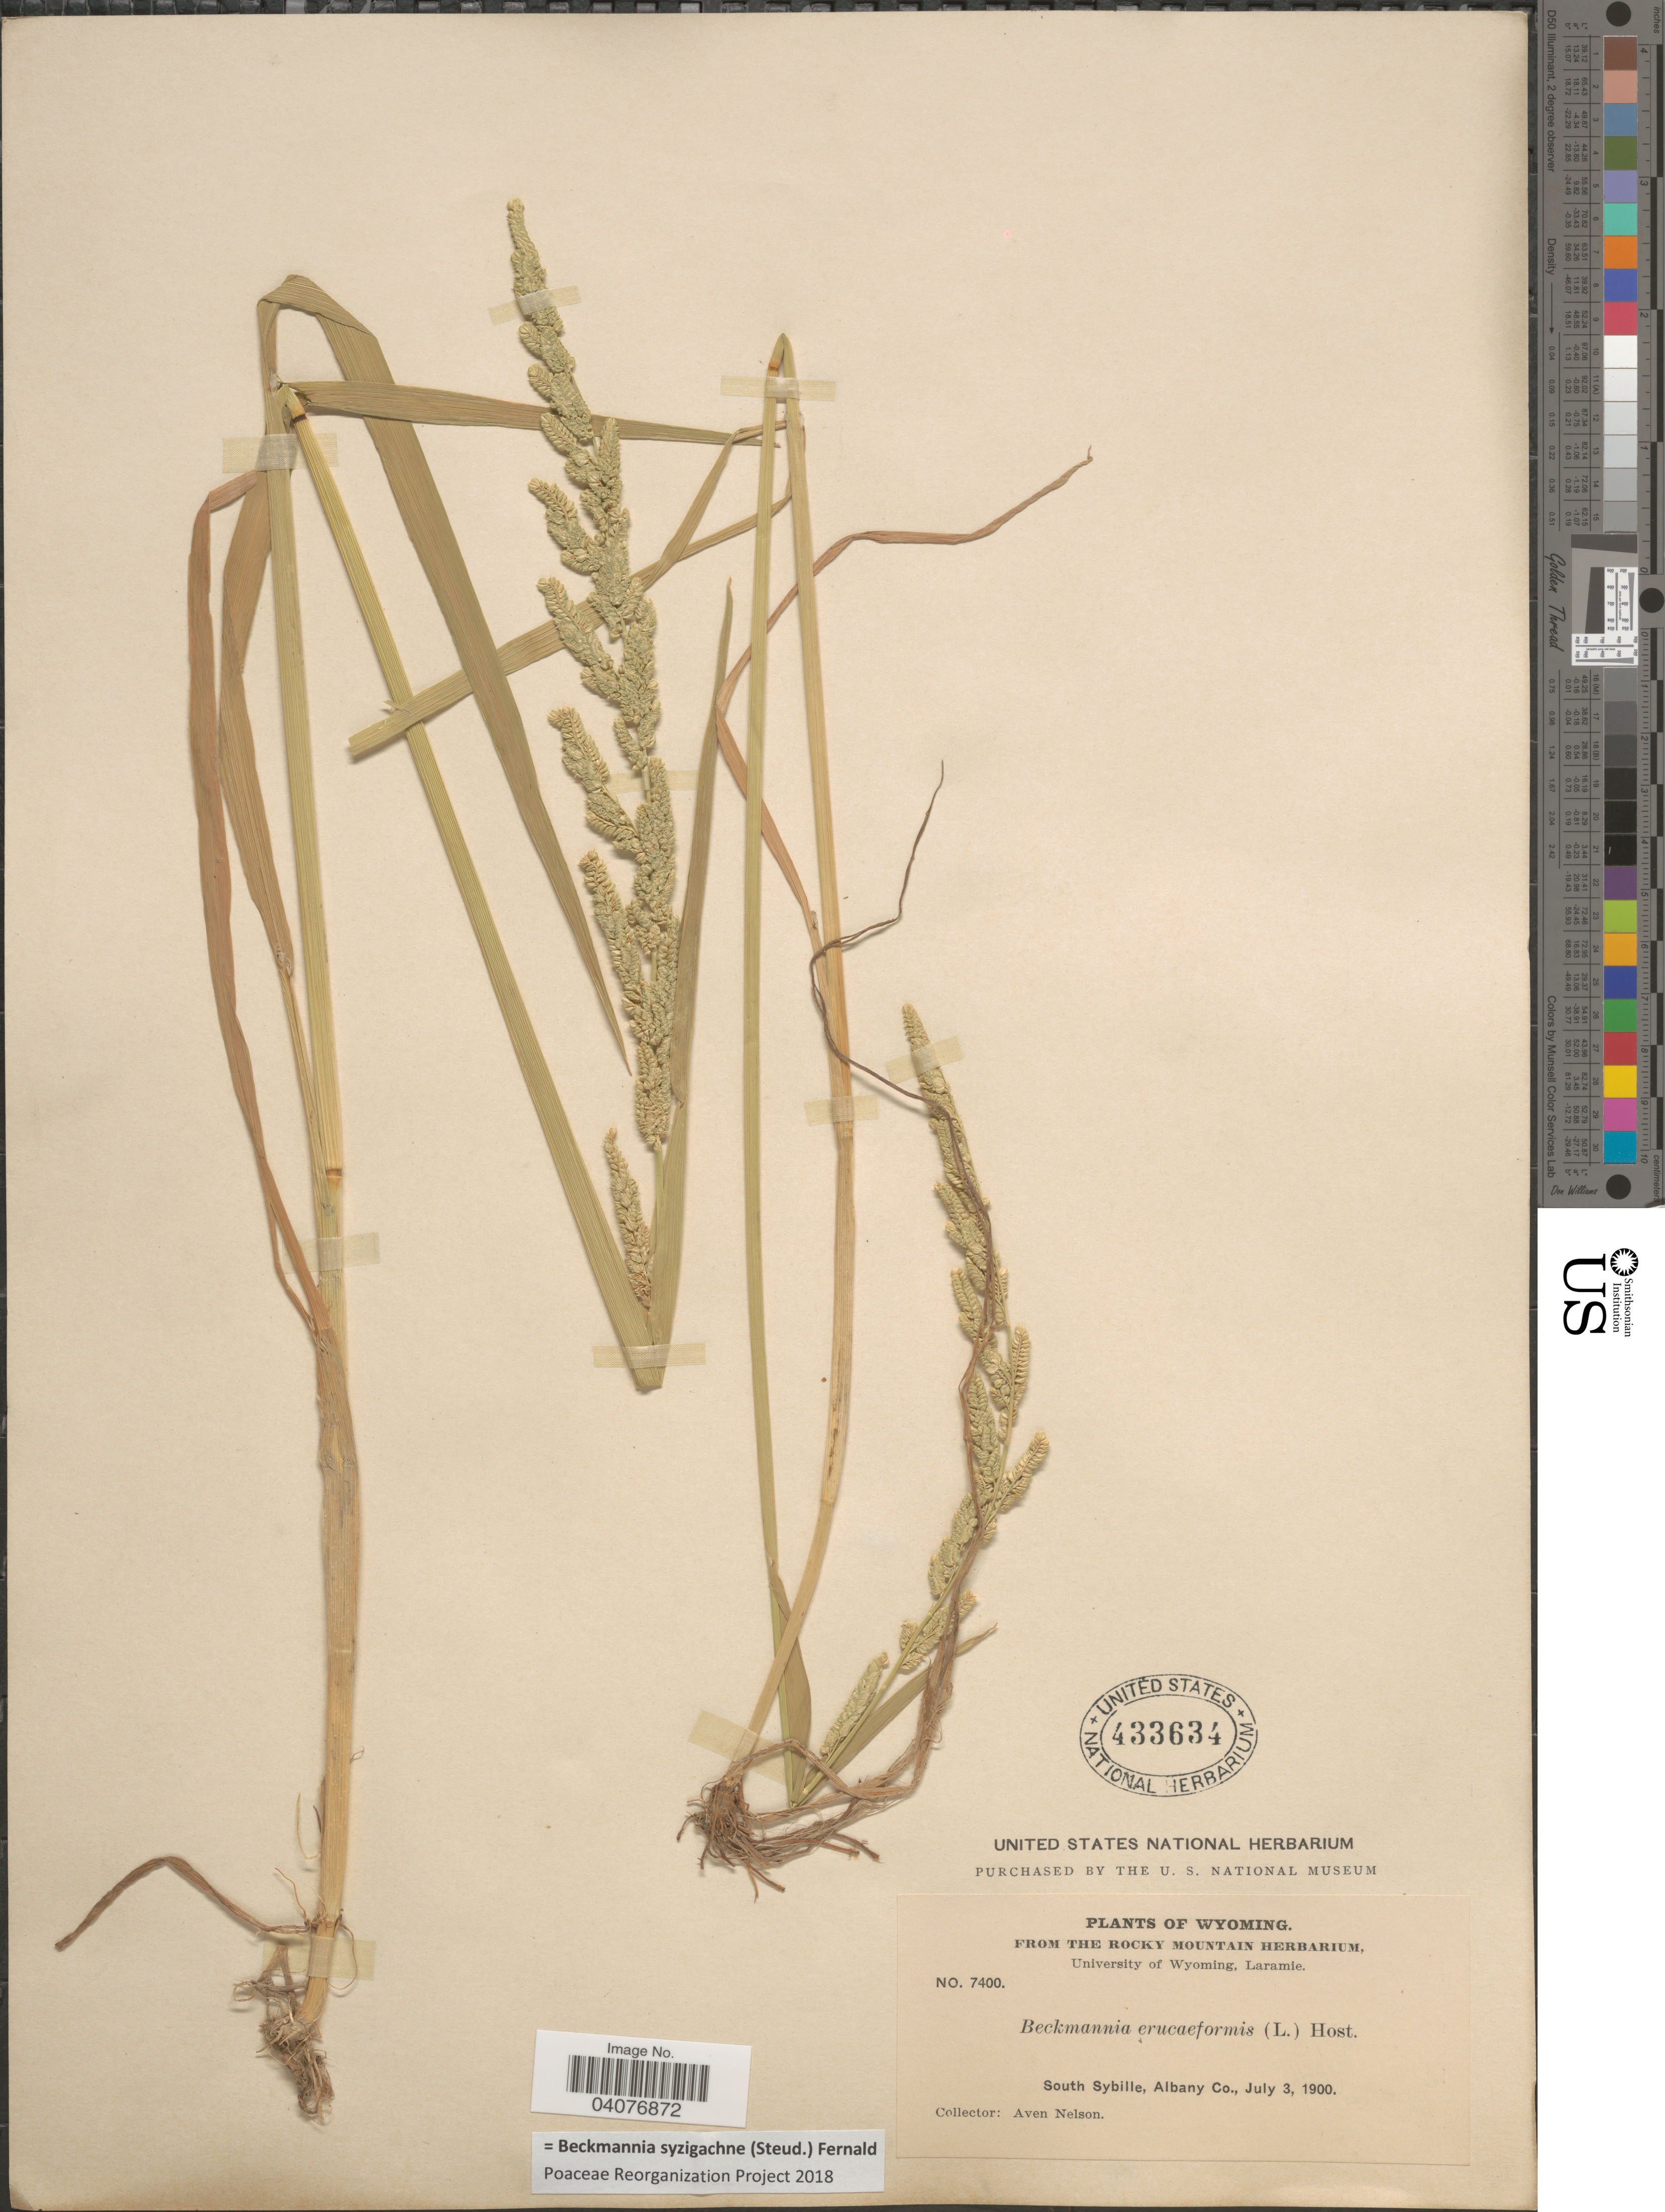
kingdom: Plantae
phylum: Tracheophyta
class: Liliopsida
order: Poales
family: Poaceae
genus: Beckmannia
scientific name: Beckmannia syzigachne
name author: (Steud.) Fernald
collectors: A. Nelson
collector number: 7400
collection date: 1900-07-03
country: United States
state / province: Wyoming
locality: South Sybille, Albany Co.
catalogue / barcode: US 433634